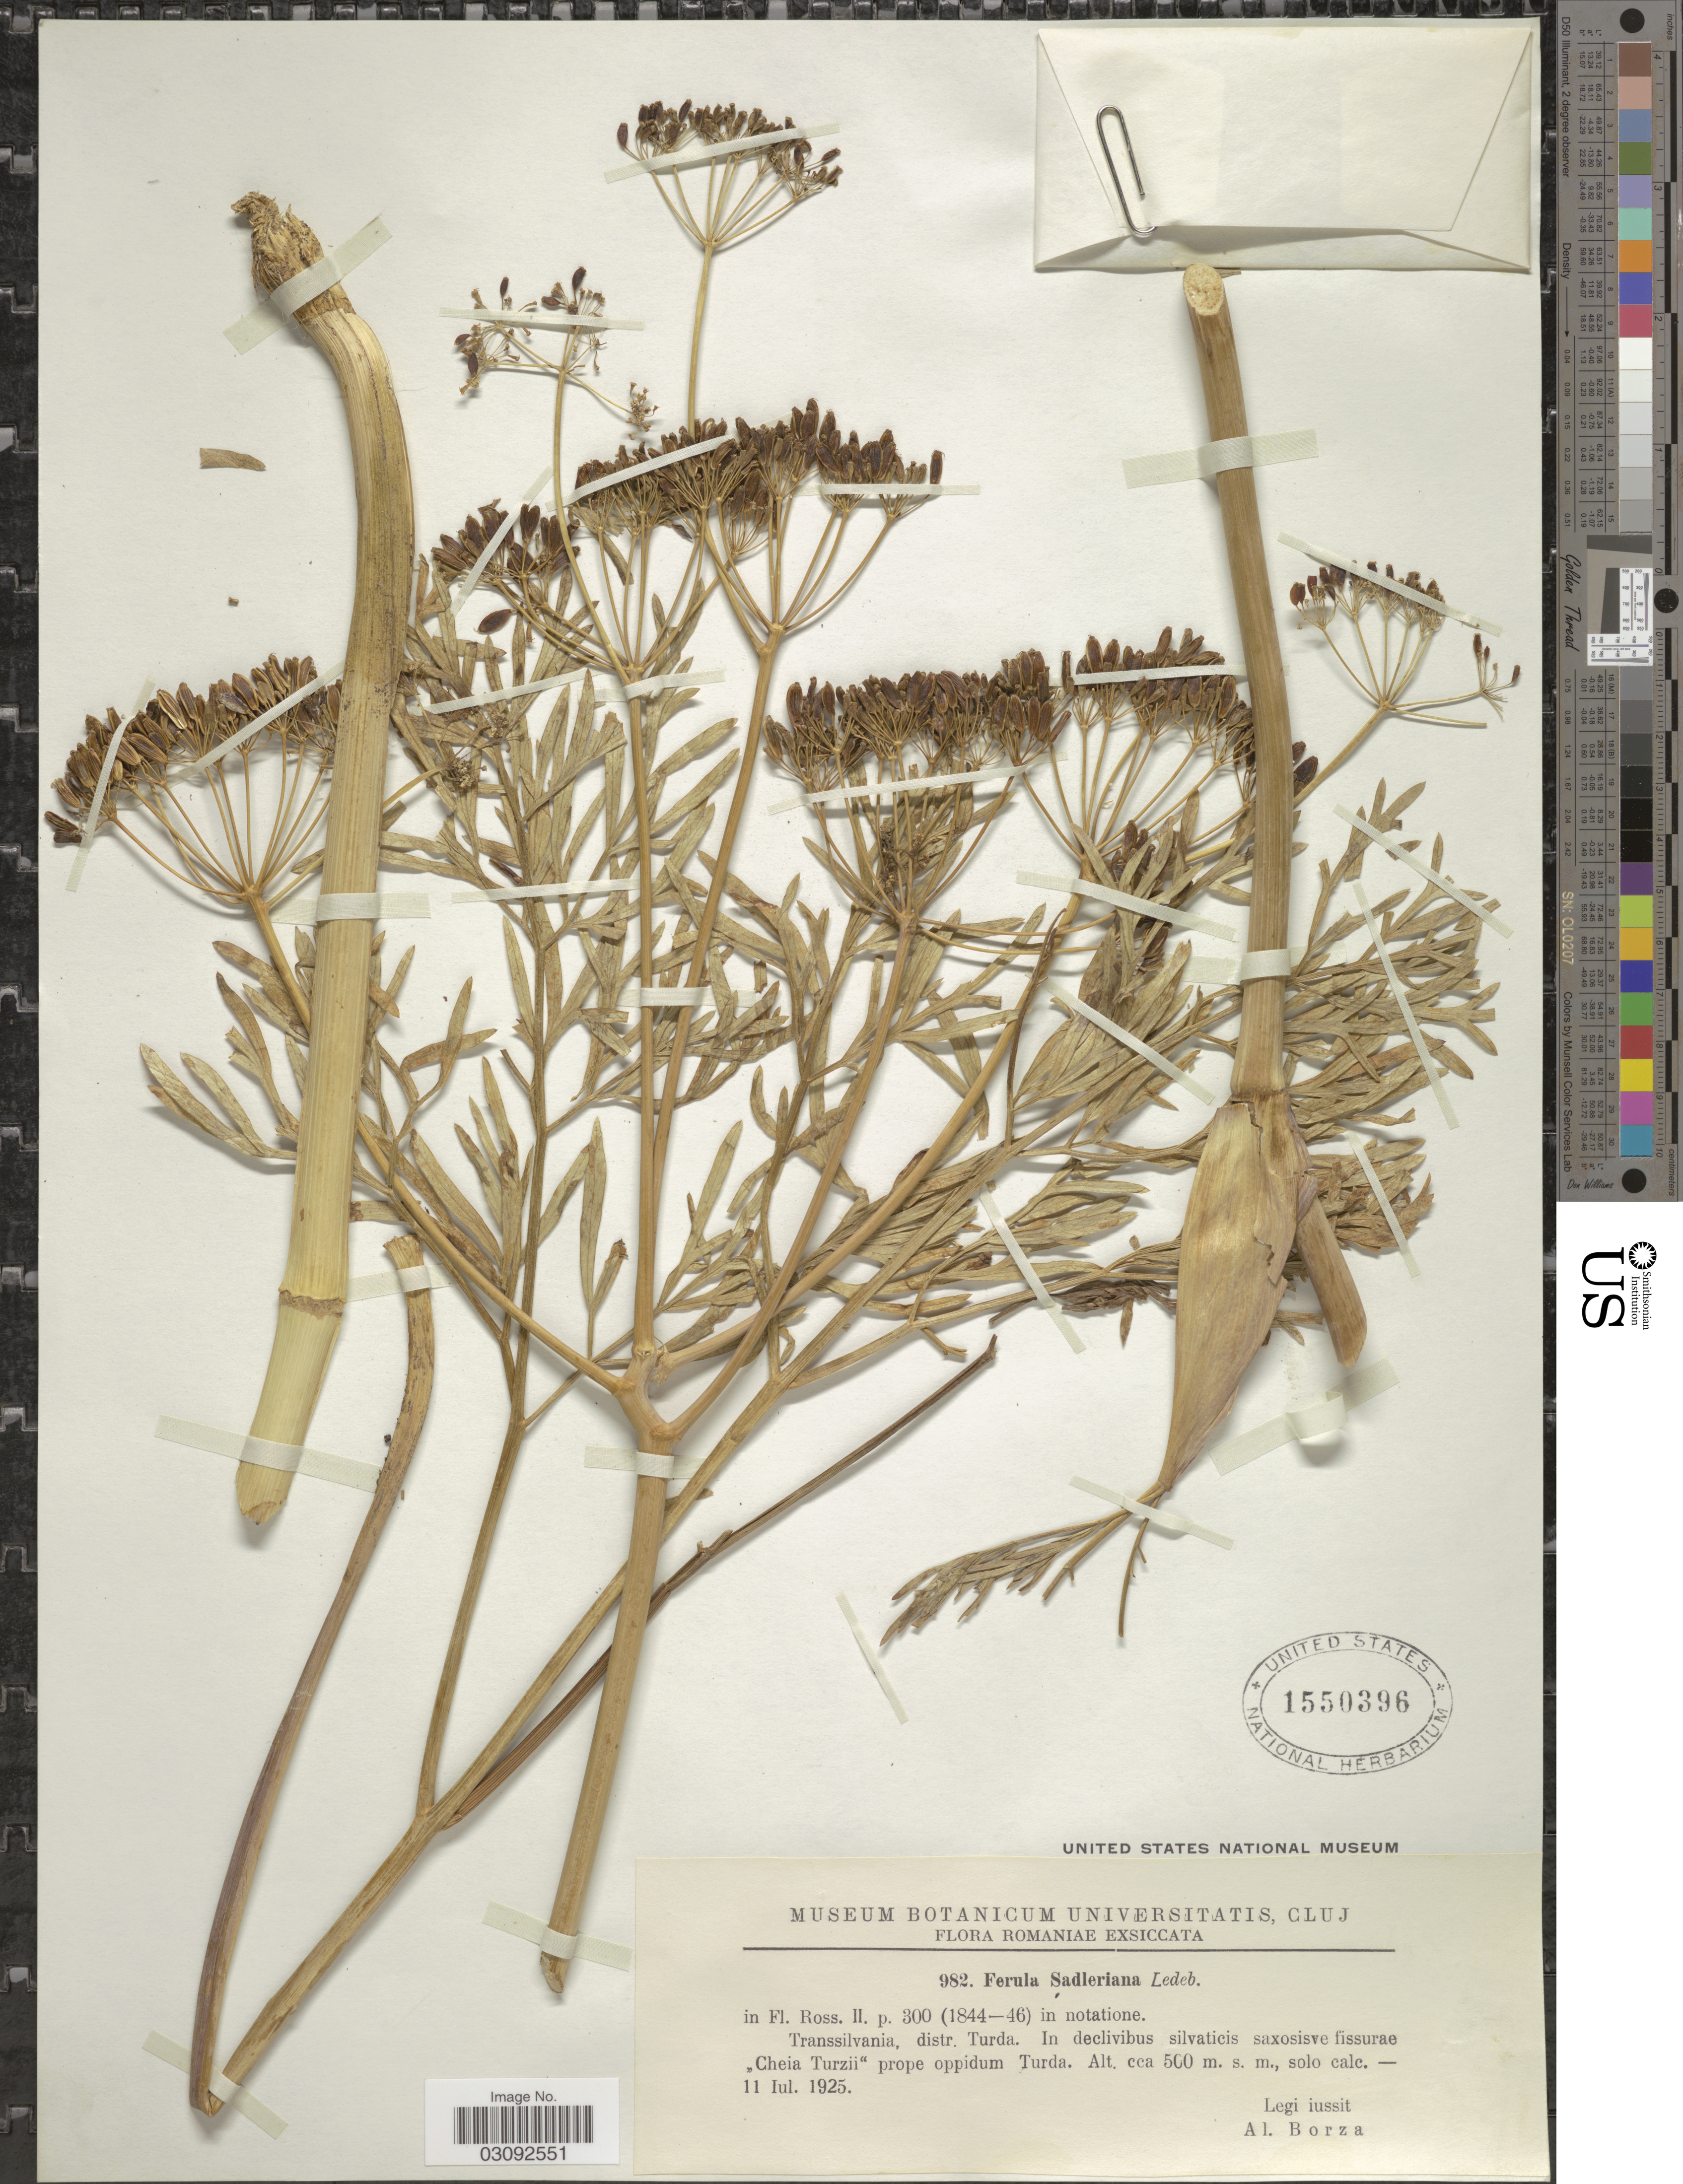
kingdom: Plantae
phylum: Tracheophyta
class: Magnoliopsida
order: Apiales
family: Apiaceae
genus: Ferula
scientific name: Ferula sadleriana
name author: Ledeb.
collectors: A. Borza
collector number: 982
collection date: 1925-07-11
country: Romania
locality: Transsilvania, distr. Turda. In declivibus silvaticis saxosisve fissurae "Cheia Turzii" prope oppidum Turda.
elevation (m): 500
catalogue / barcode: US 1550396